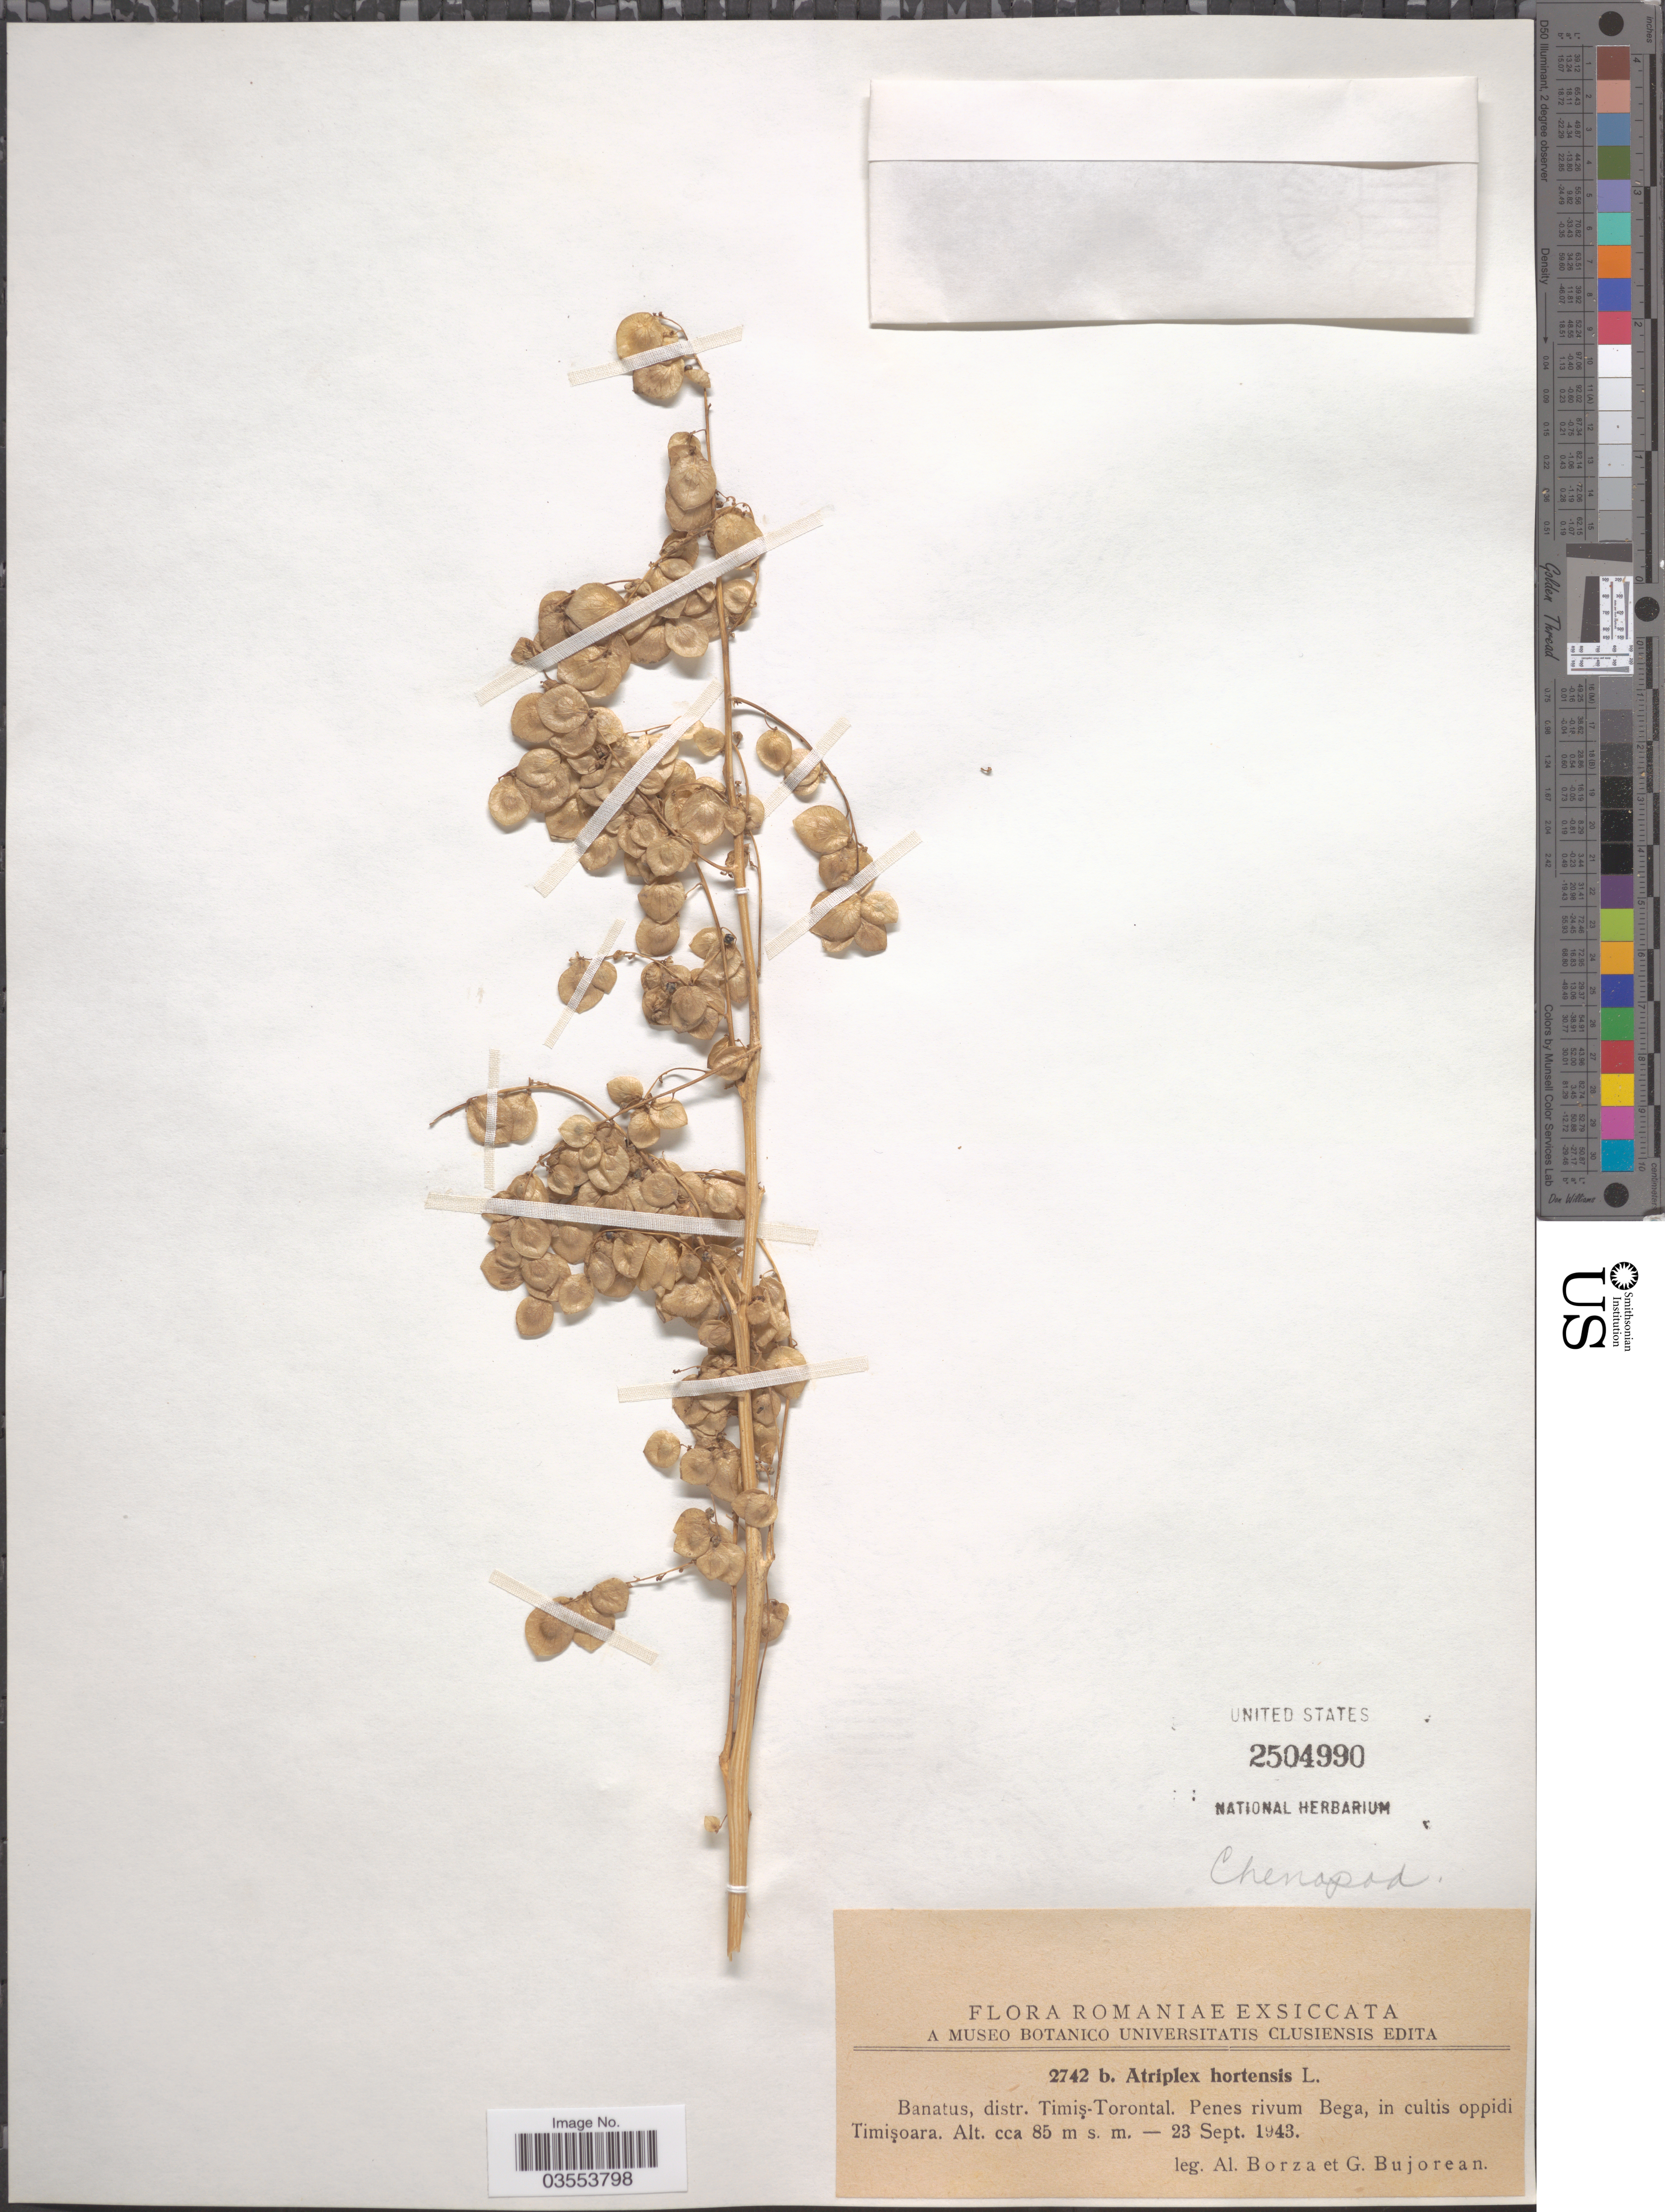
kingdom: Plantae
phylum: Tracheophyta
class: Magnoliopsida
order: Caryophyllales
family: Amaranthaceae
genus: Atriplex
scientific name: Atriplex hortensis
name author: L.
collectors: A. Borza & G. Bujorean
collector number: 2742b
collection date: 1943-09-23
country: Romania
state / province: Timis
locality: Banatus, distr. Timiş-Torontal. Penes rivum Bega, in cultis oppidi Timişoara.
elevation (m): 85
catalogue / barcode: US 2504990